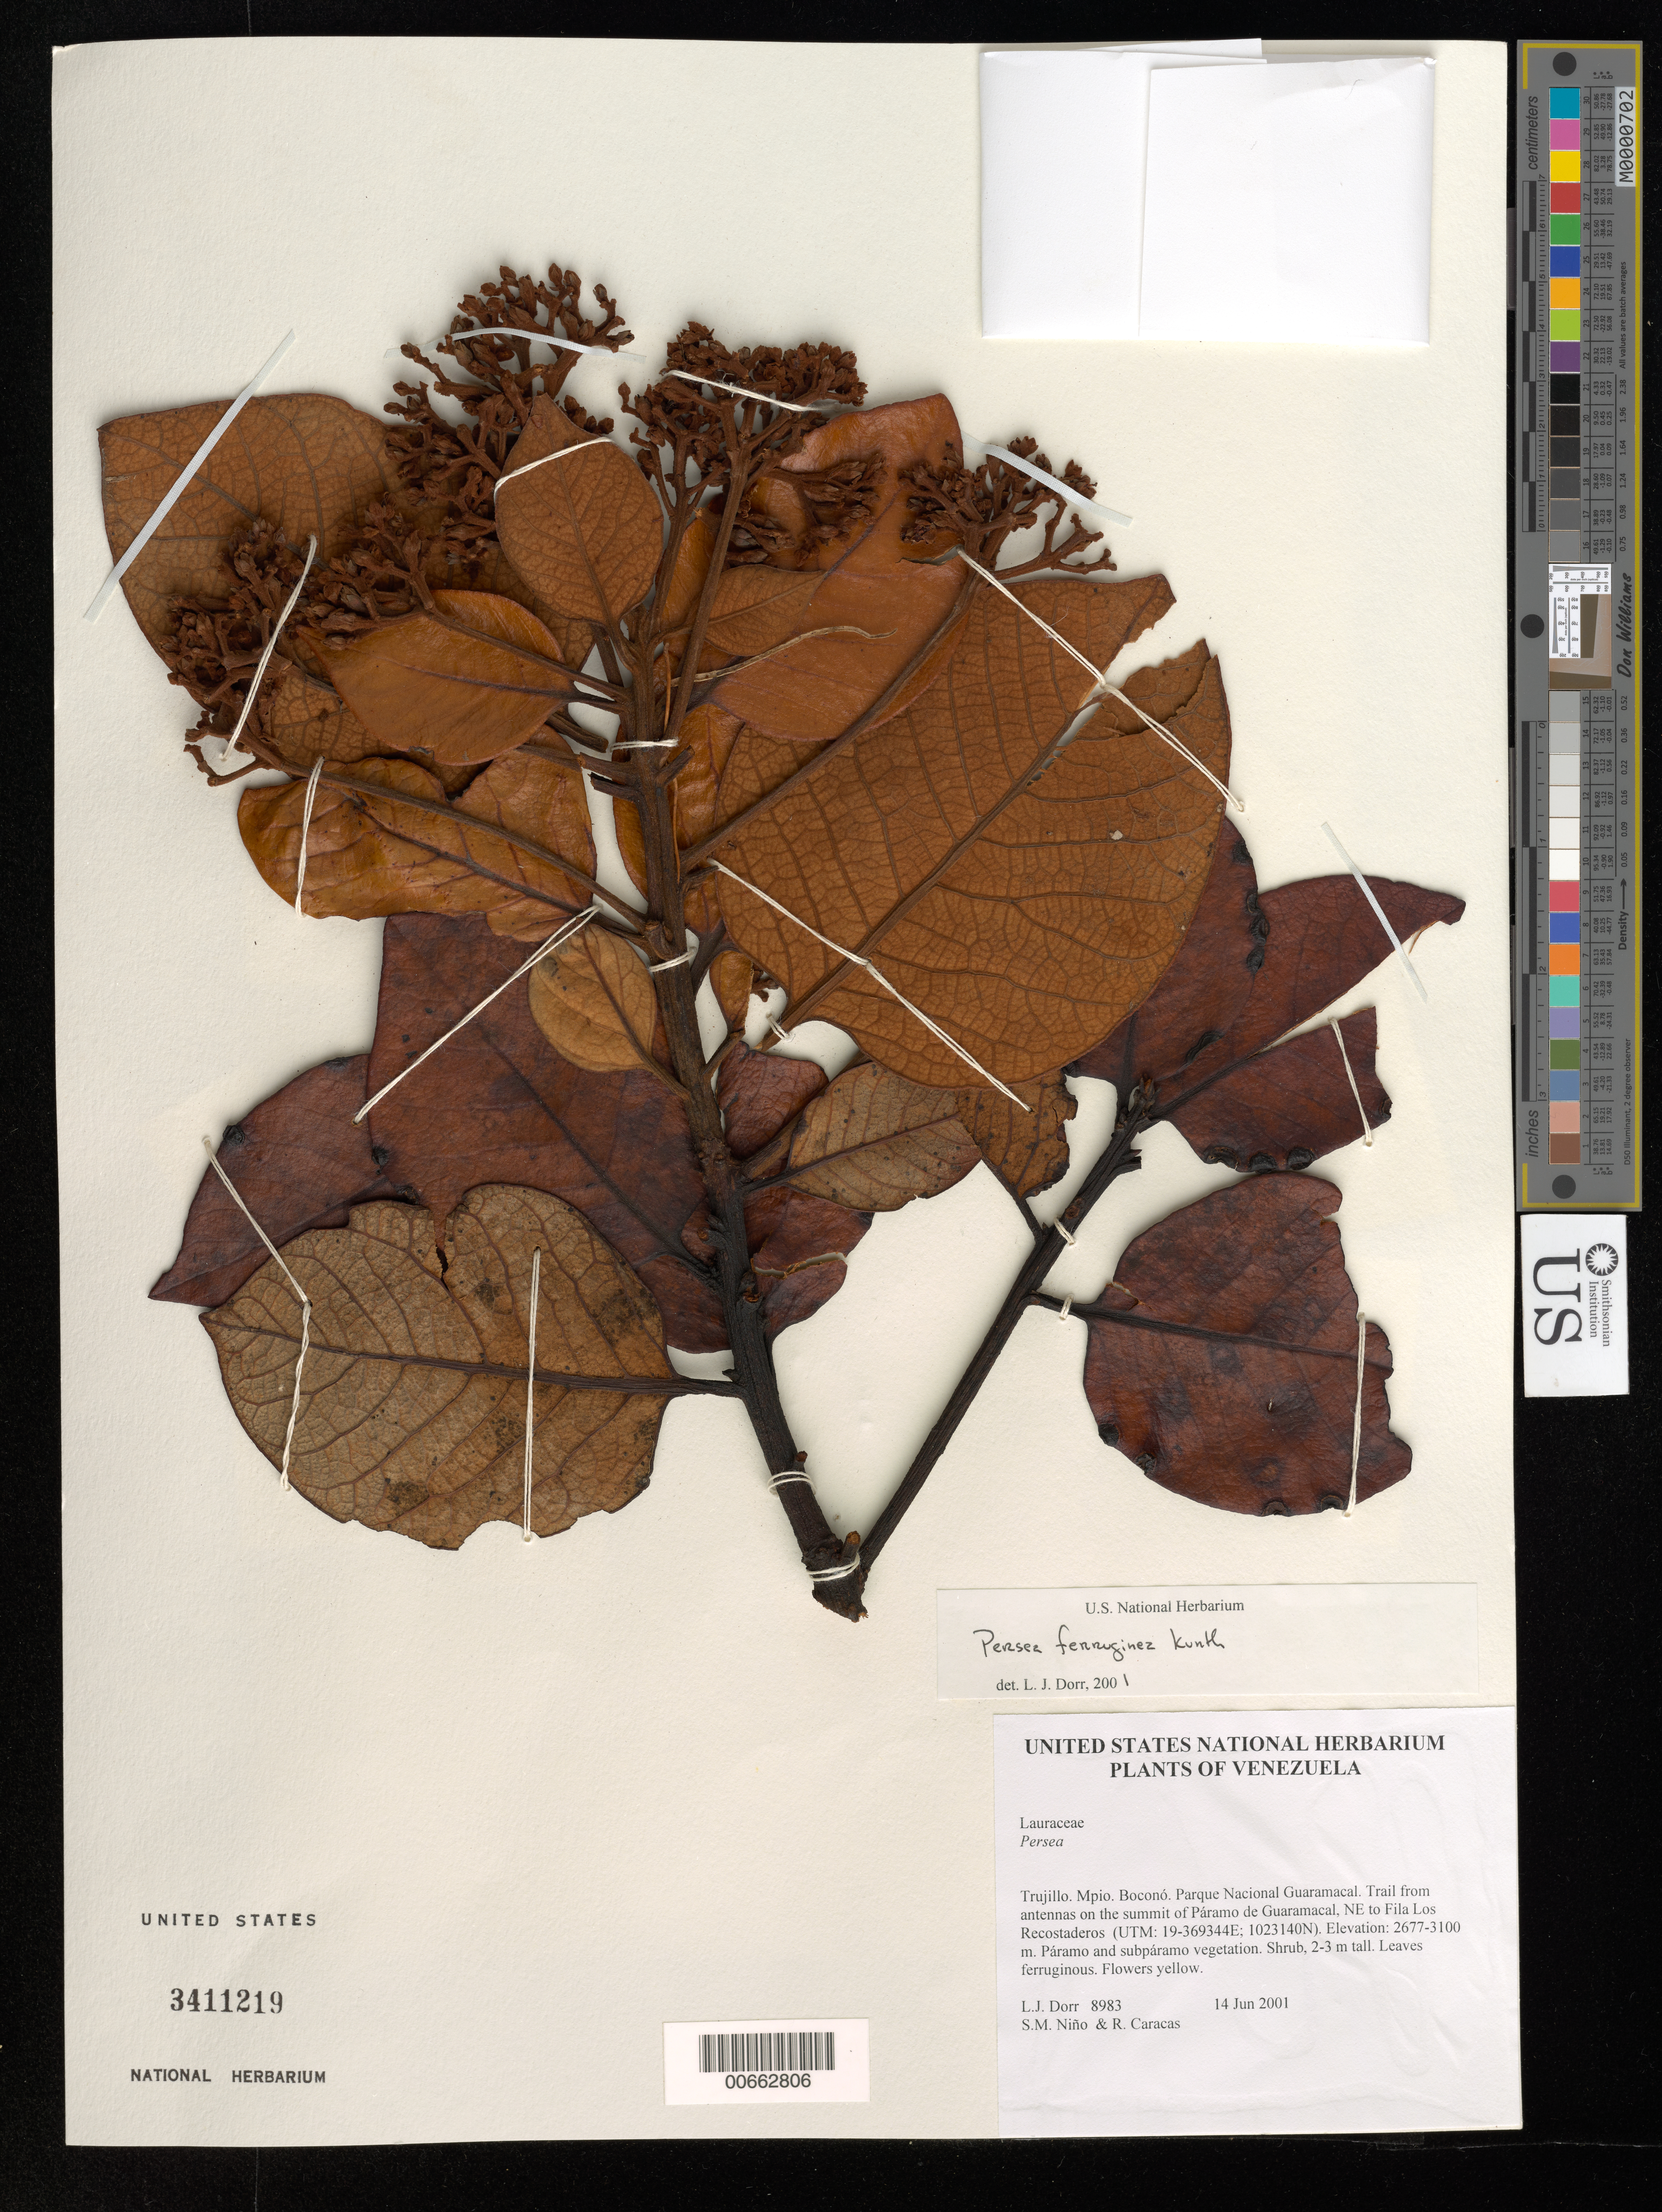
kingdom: Plantae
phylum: Tracheophyta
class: Magnoliopsida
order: Laurales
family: Lauraceae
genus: Persea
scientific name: Persea ferruginea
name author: Kunth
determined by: Dorr, L. J., (BOT), Smithsonian Institution - National Museum of Natural History (UNITED STATES)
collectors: L. J. Dorr, S. M. Niño & R. Caracas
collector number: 8983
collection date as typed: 14 Jun 2001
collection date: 2001-06-14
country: Venezuela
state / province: Trujillo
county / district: Boconó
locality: Parque Nacional Guaramacal. Trail from antennas on the summit of Páramo de Guaramacal, NE to Fila Los Recostaderos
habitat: Páramo and subpáramo vegetation.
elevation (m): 2677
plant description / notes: PORT, US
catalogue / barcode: US 3411219